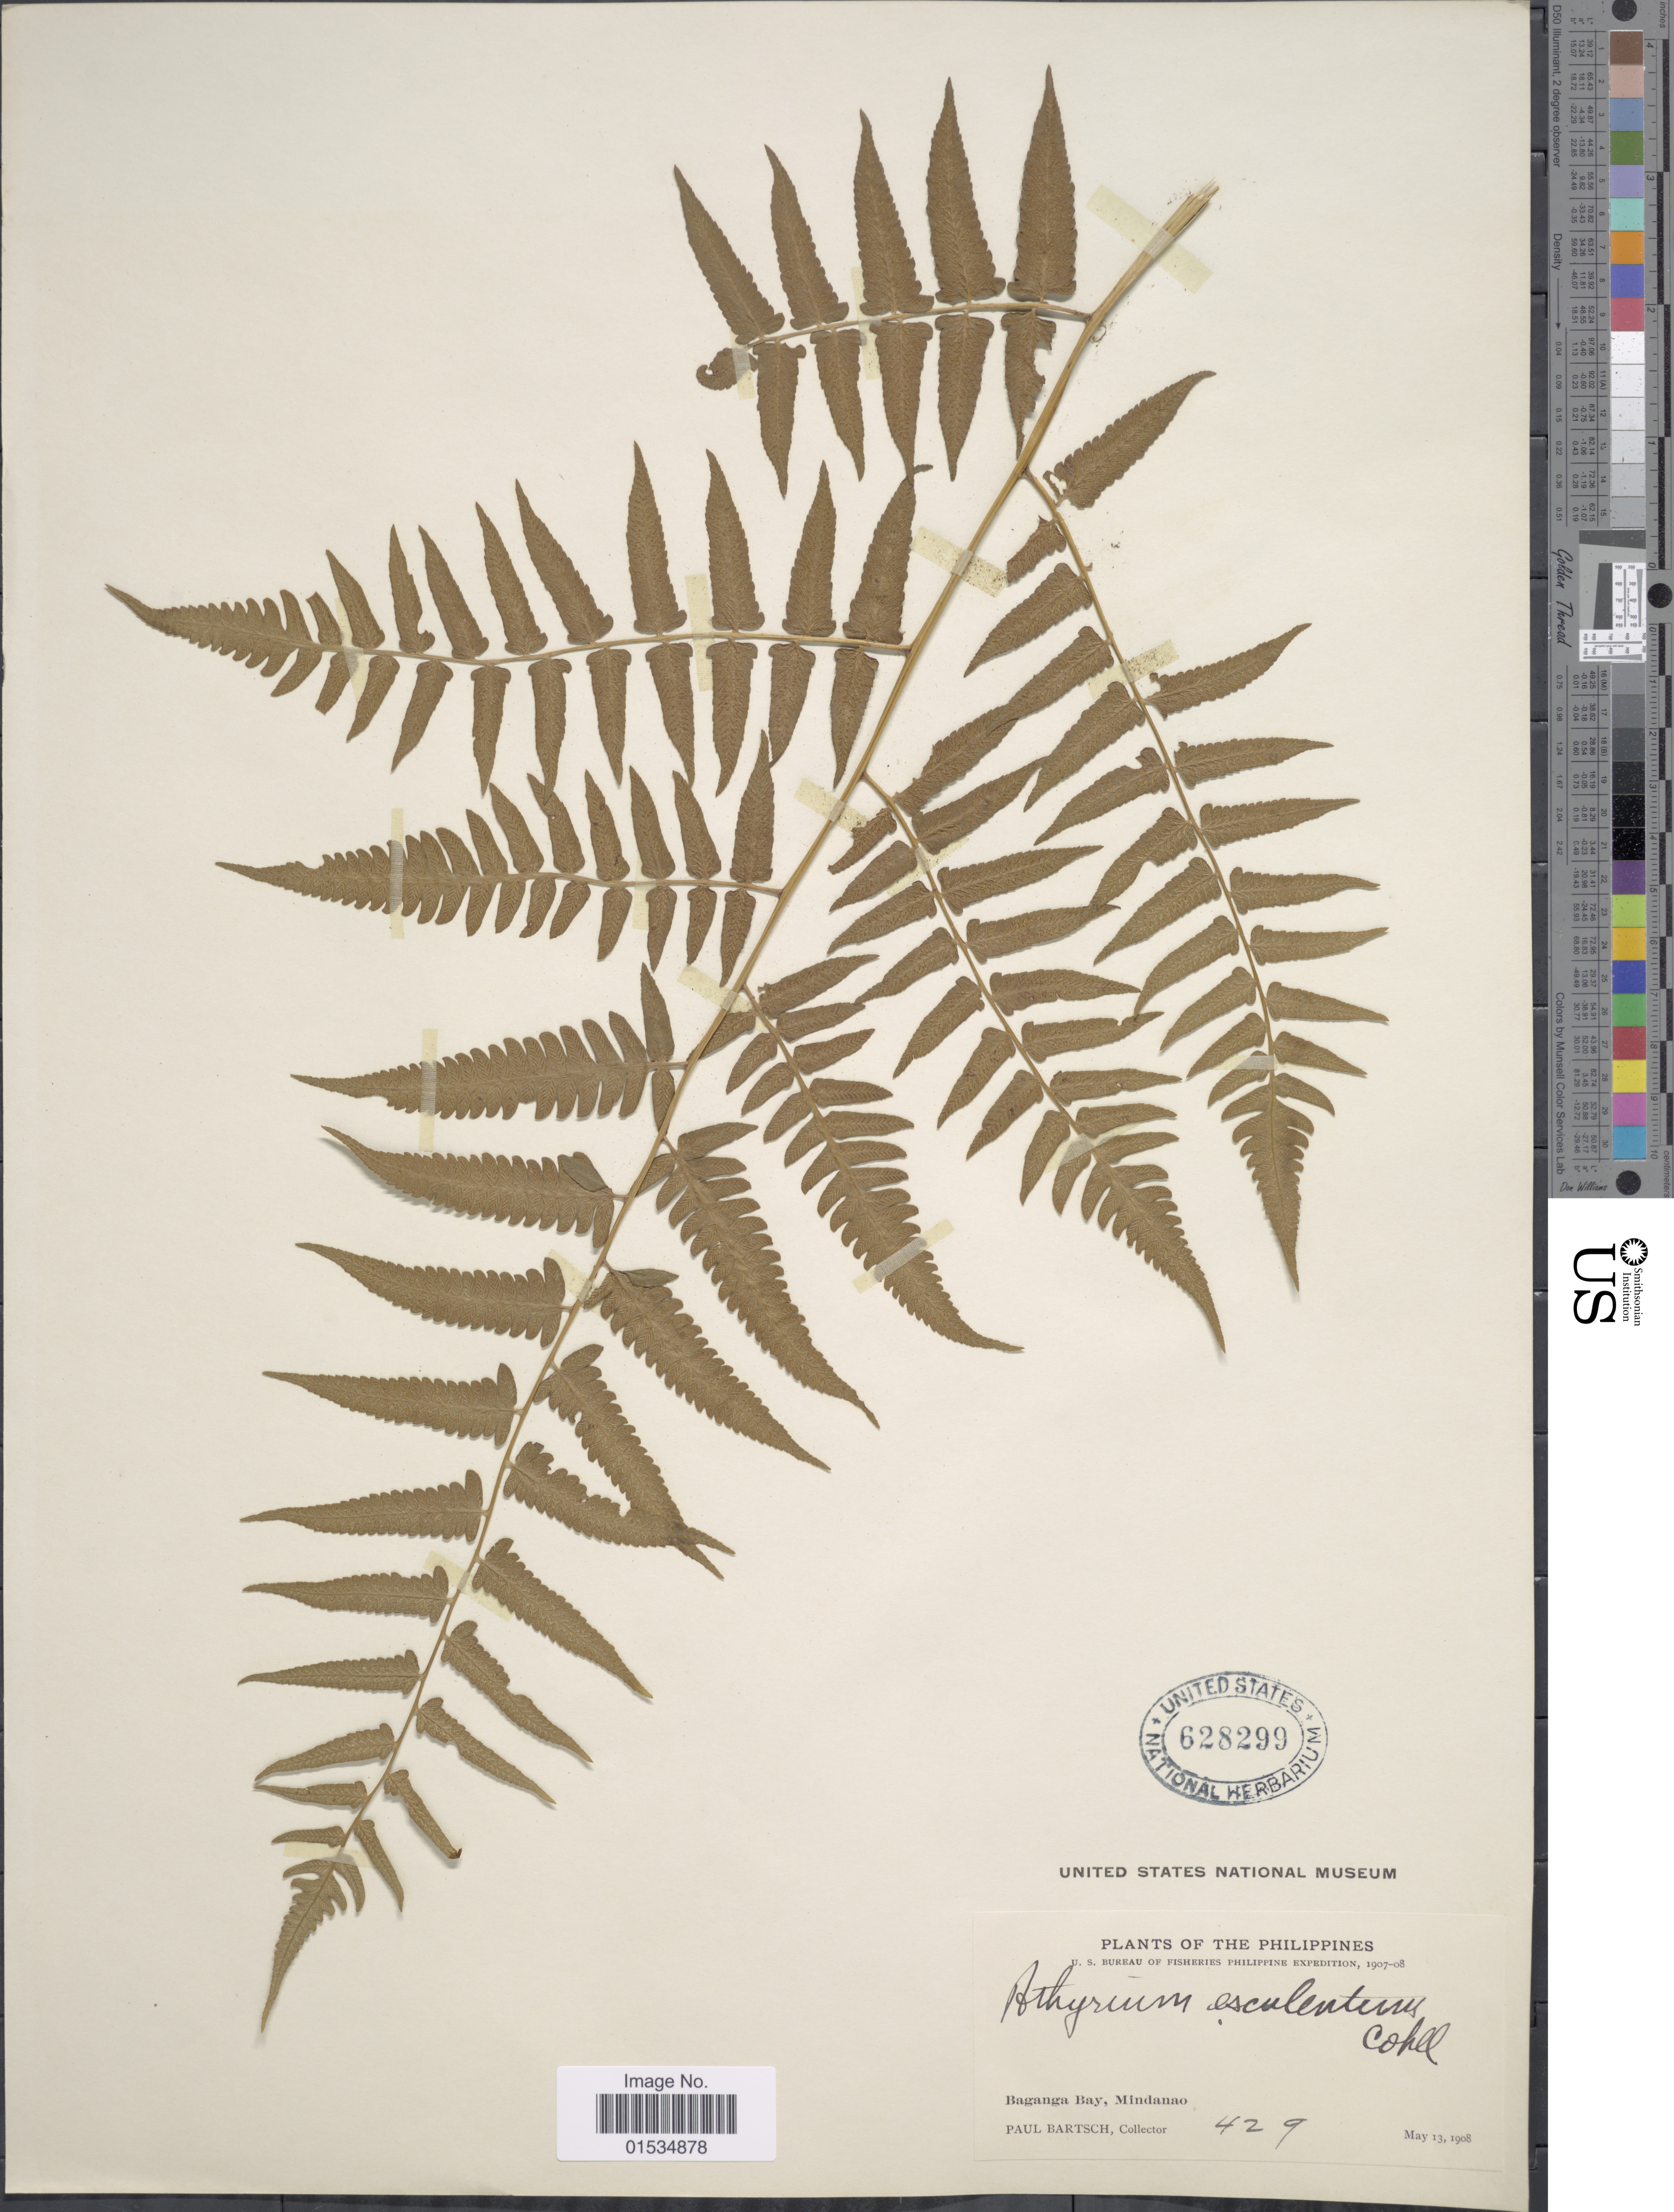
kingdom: Plantae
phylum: Tracheophyta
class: Polypodiopsida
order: Polypodiales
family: Athyriaceae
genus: Diplazium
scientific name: Diplazium esculentum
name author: (Retz.) Sw.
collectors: P. Bartsch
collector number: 429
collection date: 1908-05-13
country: Philippines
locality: Baganga Bay, Mindanao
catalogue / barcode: US 628299